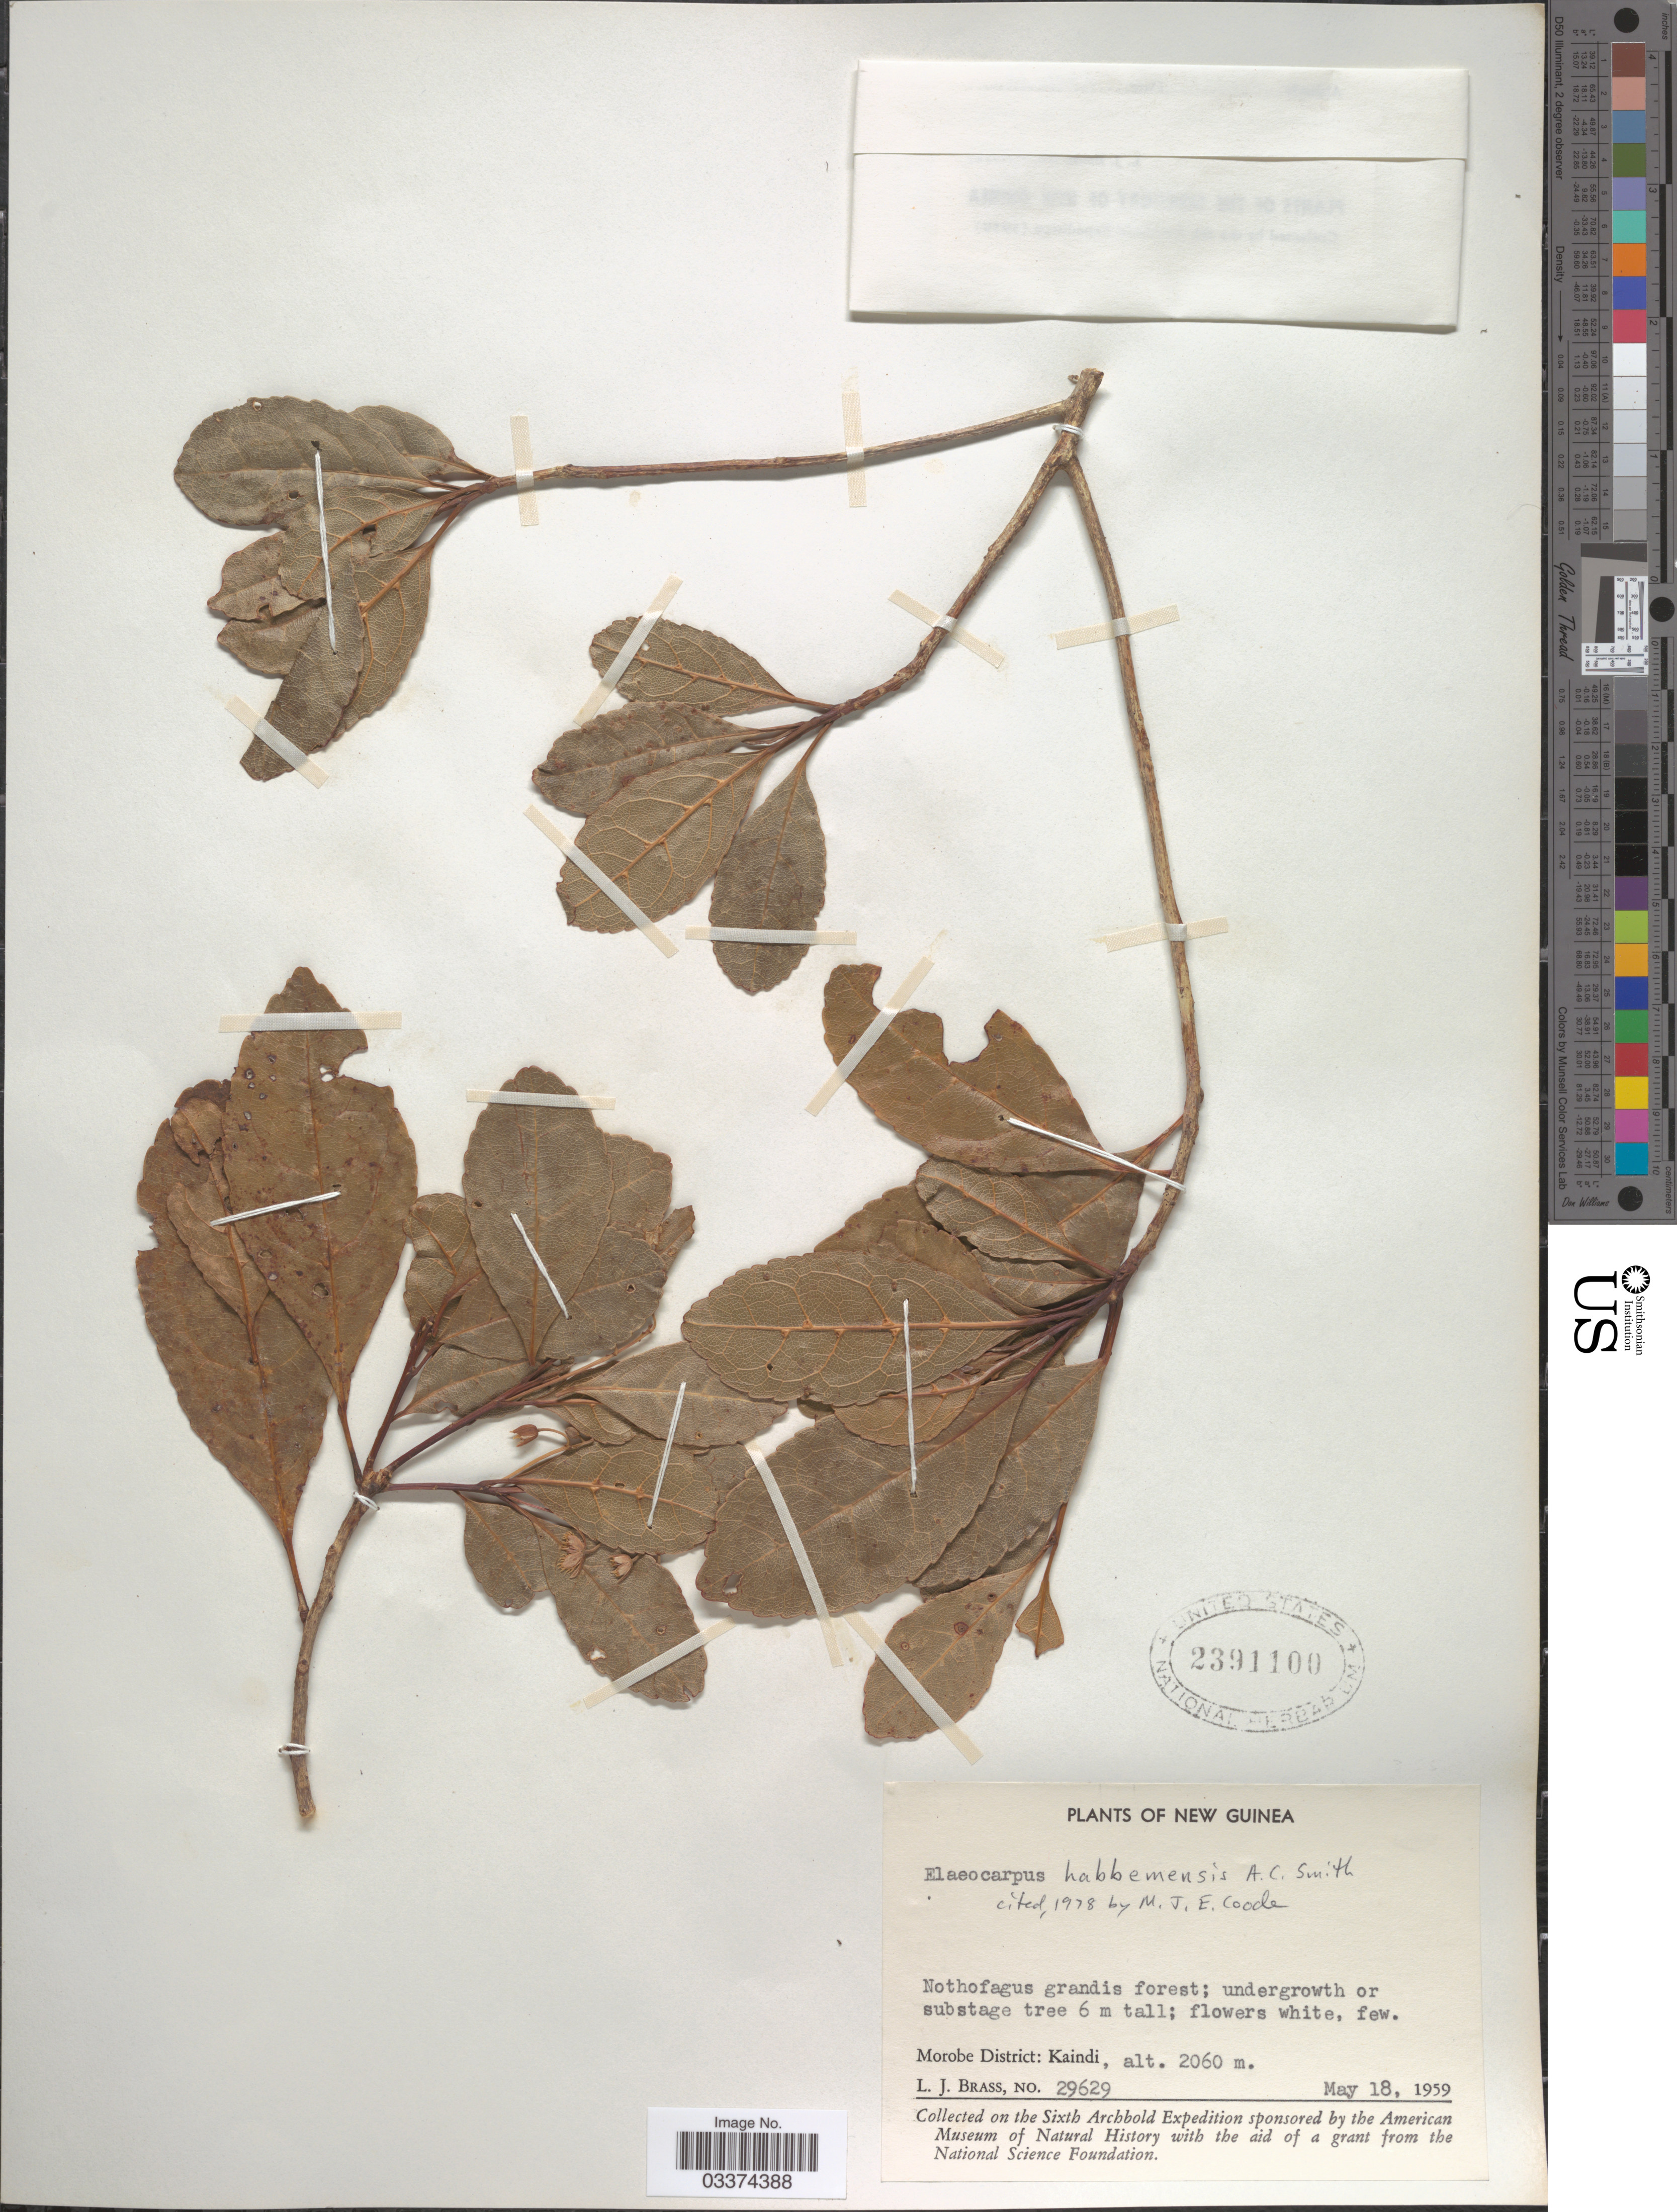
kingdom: Plantae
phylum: Tracheophyta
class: Magnoliopsida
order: Oxalidales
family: Elaeocarpaceae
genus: Elaeocarpus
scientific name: Elaeocarpus habbemensis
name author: A.C. Sm.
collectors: L. J. Brass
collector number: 29629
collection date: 1959-05-18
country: Papua New Guinea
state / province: Morobe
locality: New Guinea, Morobe District: Kaindi.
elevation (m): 2060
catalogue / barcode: US 2391100